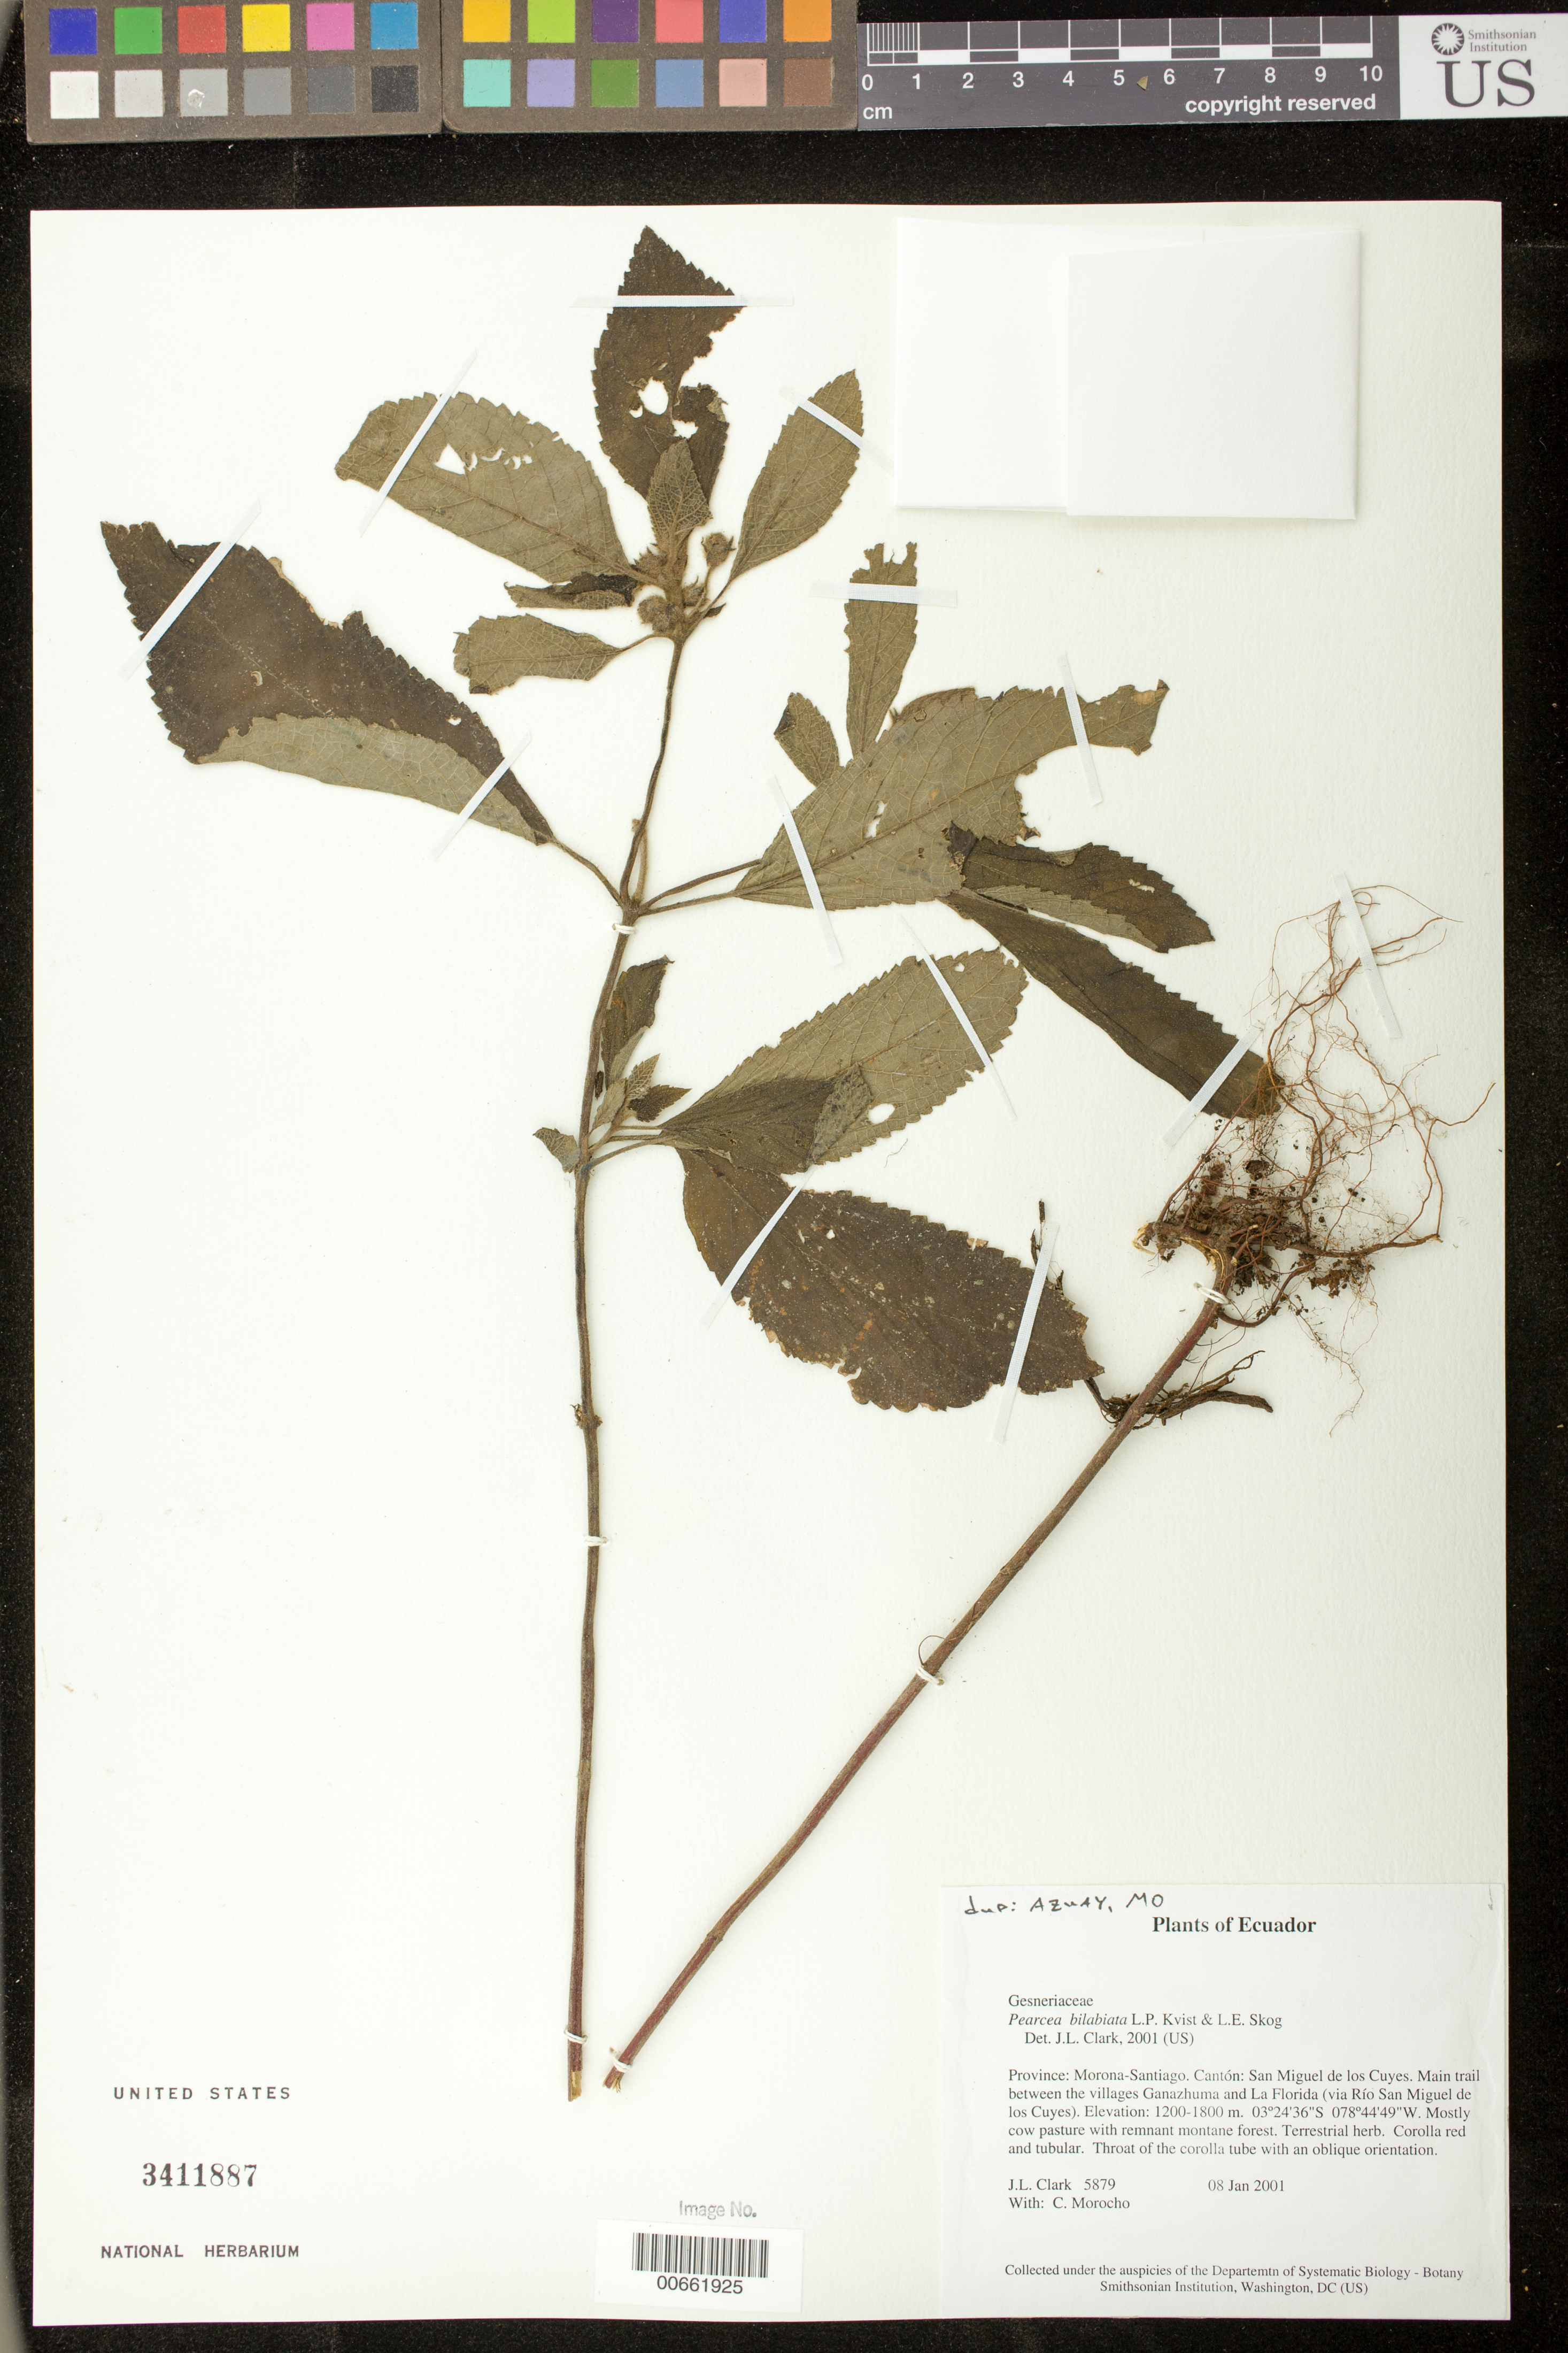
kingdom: Plantae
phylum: Tracheophyta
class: Magnoliopsida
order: Lamiales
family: Gesneriaceae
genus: Pearcea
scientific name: Pearcea bilabiata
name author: L.P. Kvist & L.E. Skog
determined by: Clark, J. L., (SEL), The Marie Selby Botanical Garden (UNITED STATES)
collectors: J. L. Clark & C. Morocho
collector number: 5879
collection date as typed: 08 Jan 2001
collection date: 2001-01-08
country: Ecuador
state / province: Morona-Santiago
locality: Cantón: San Miguel de los Cuyes. Main trail between the villages Ganazhuma and La Florida (via Río San Miguel de los Cuyes).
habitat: Mostly cow pasture with remnant montane forest.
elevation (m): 1200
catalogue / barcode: US 3411887